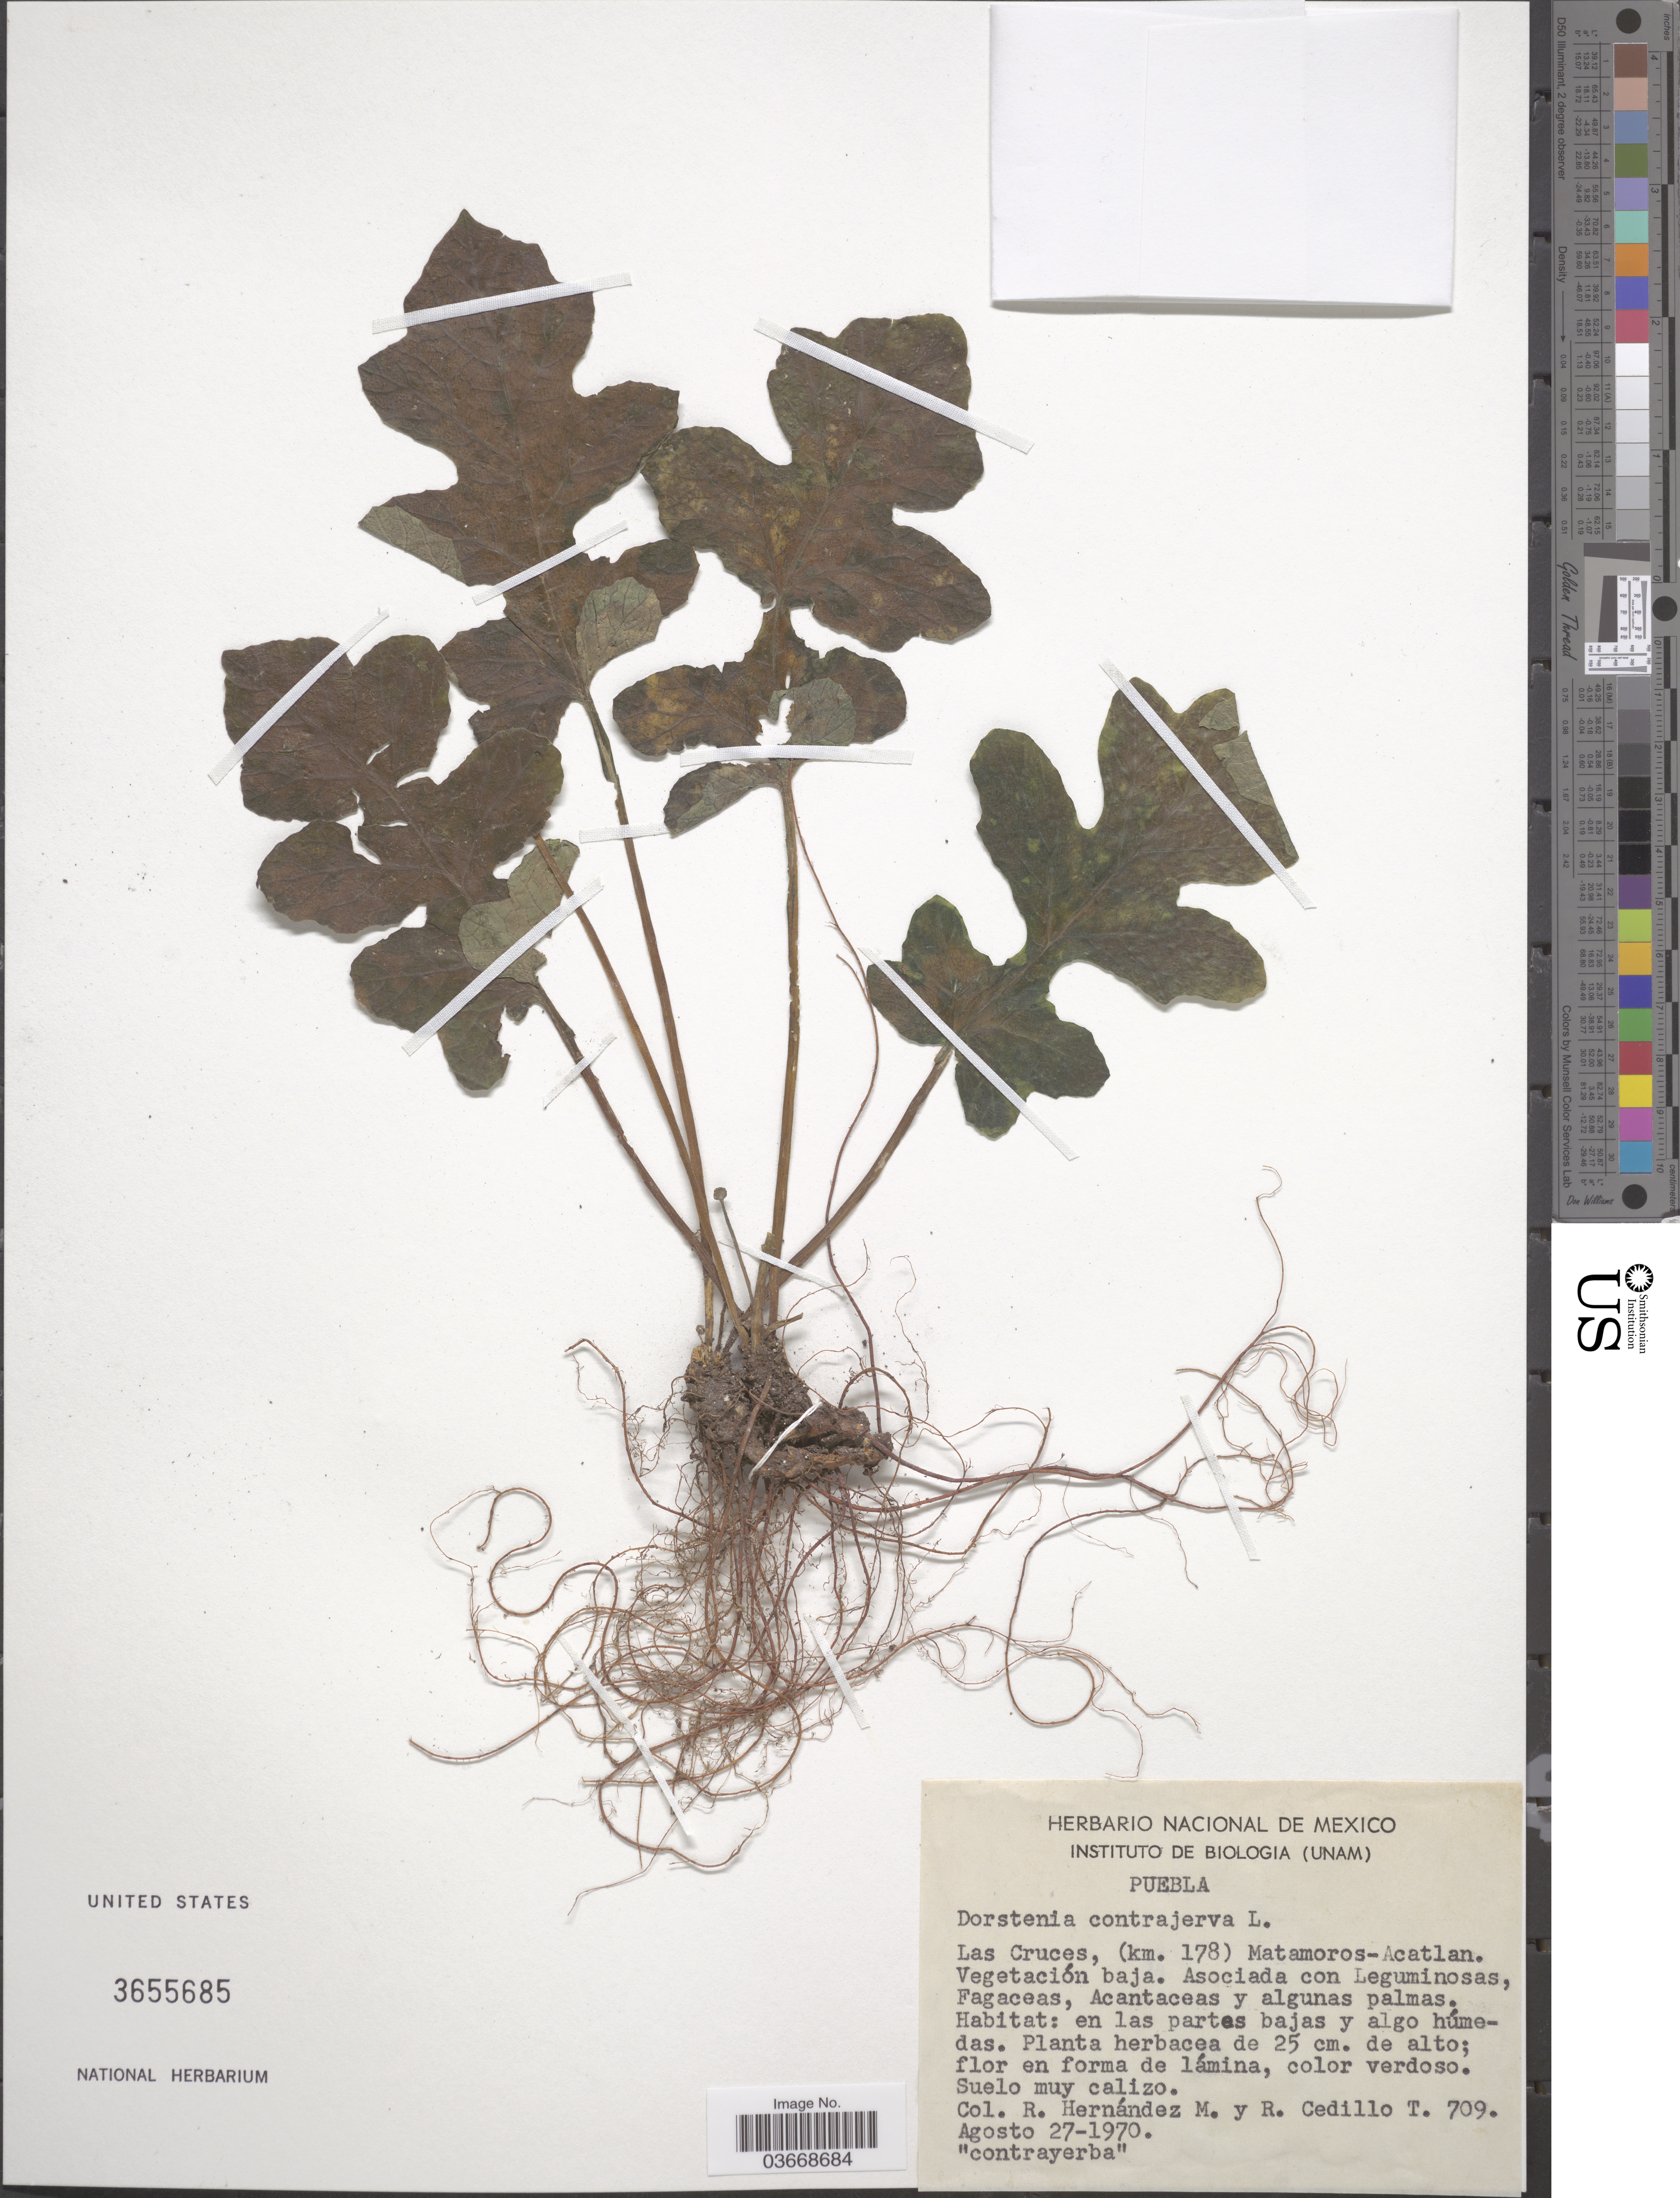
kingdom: Plantae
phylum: Tracheophyta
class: Magnoliopsida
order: Rosales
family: Moraceae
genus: Dorstenia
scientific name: Dorstenia contrajerva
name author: L.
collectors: R. Hernández M. & R. CedilloT.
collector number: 709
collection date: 1970-08-27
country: Mexico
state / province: Puebla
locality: Las Cruces, (km. 178) Matamoros-Acatlan.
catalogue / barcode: US 3655685